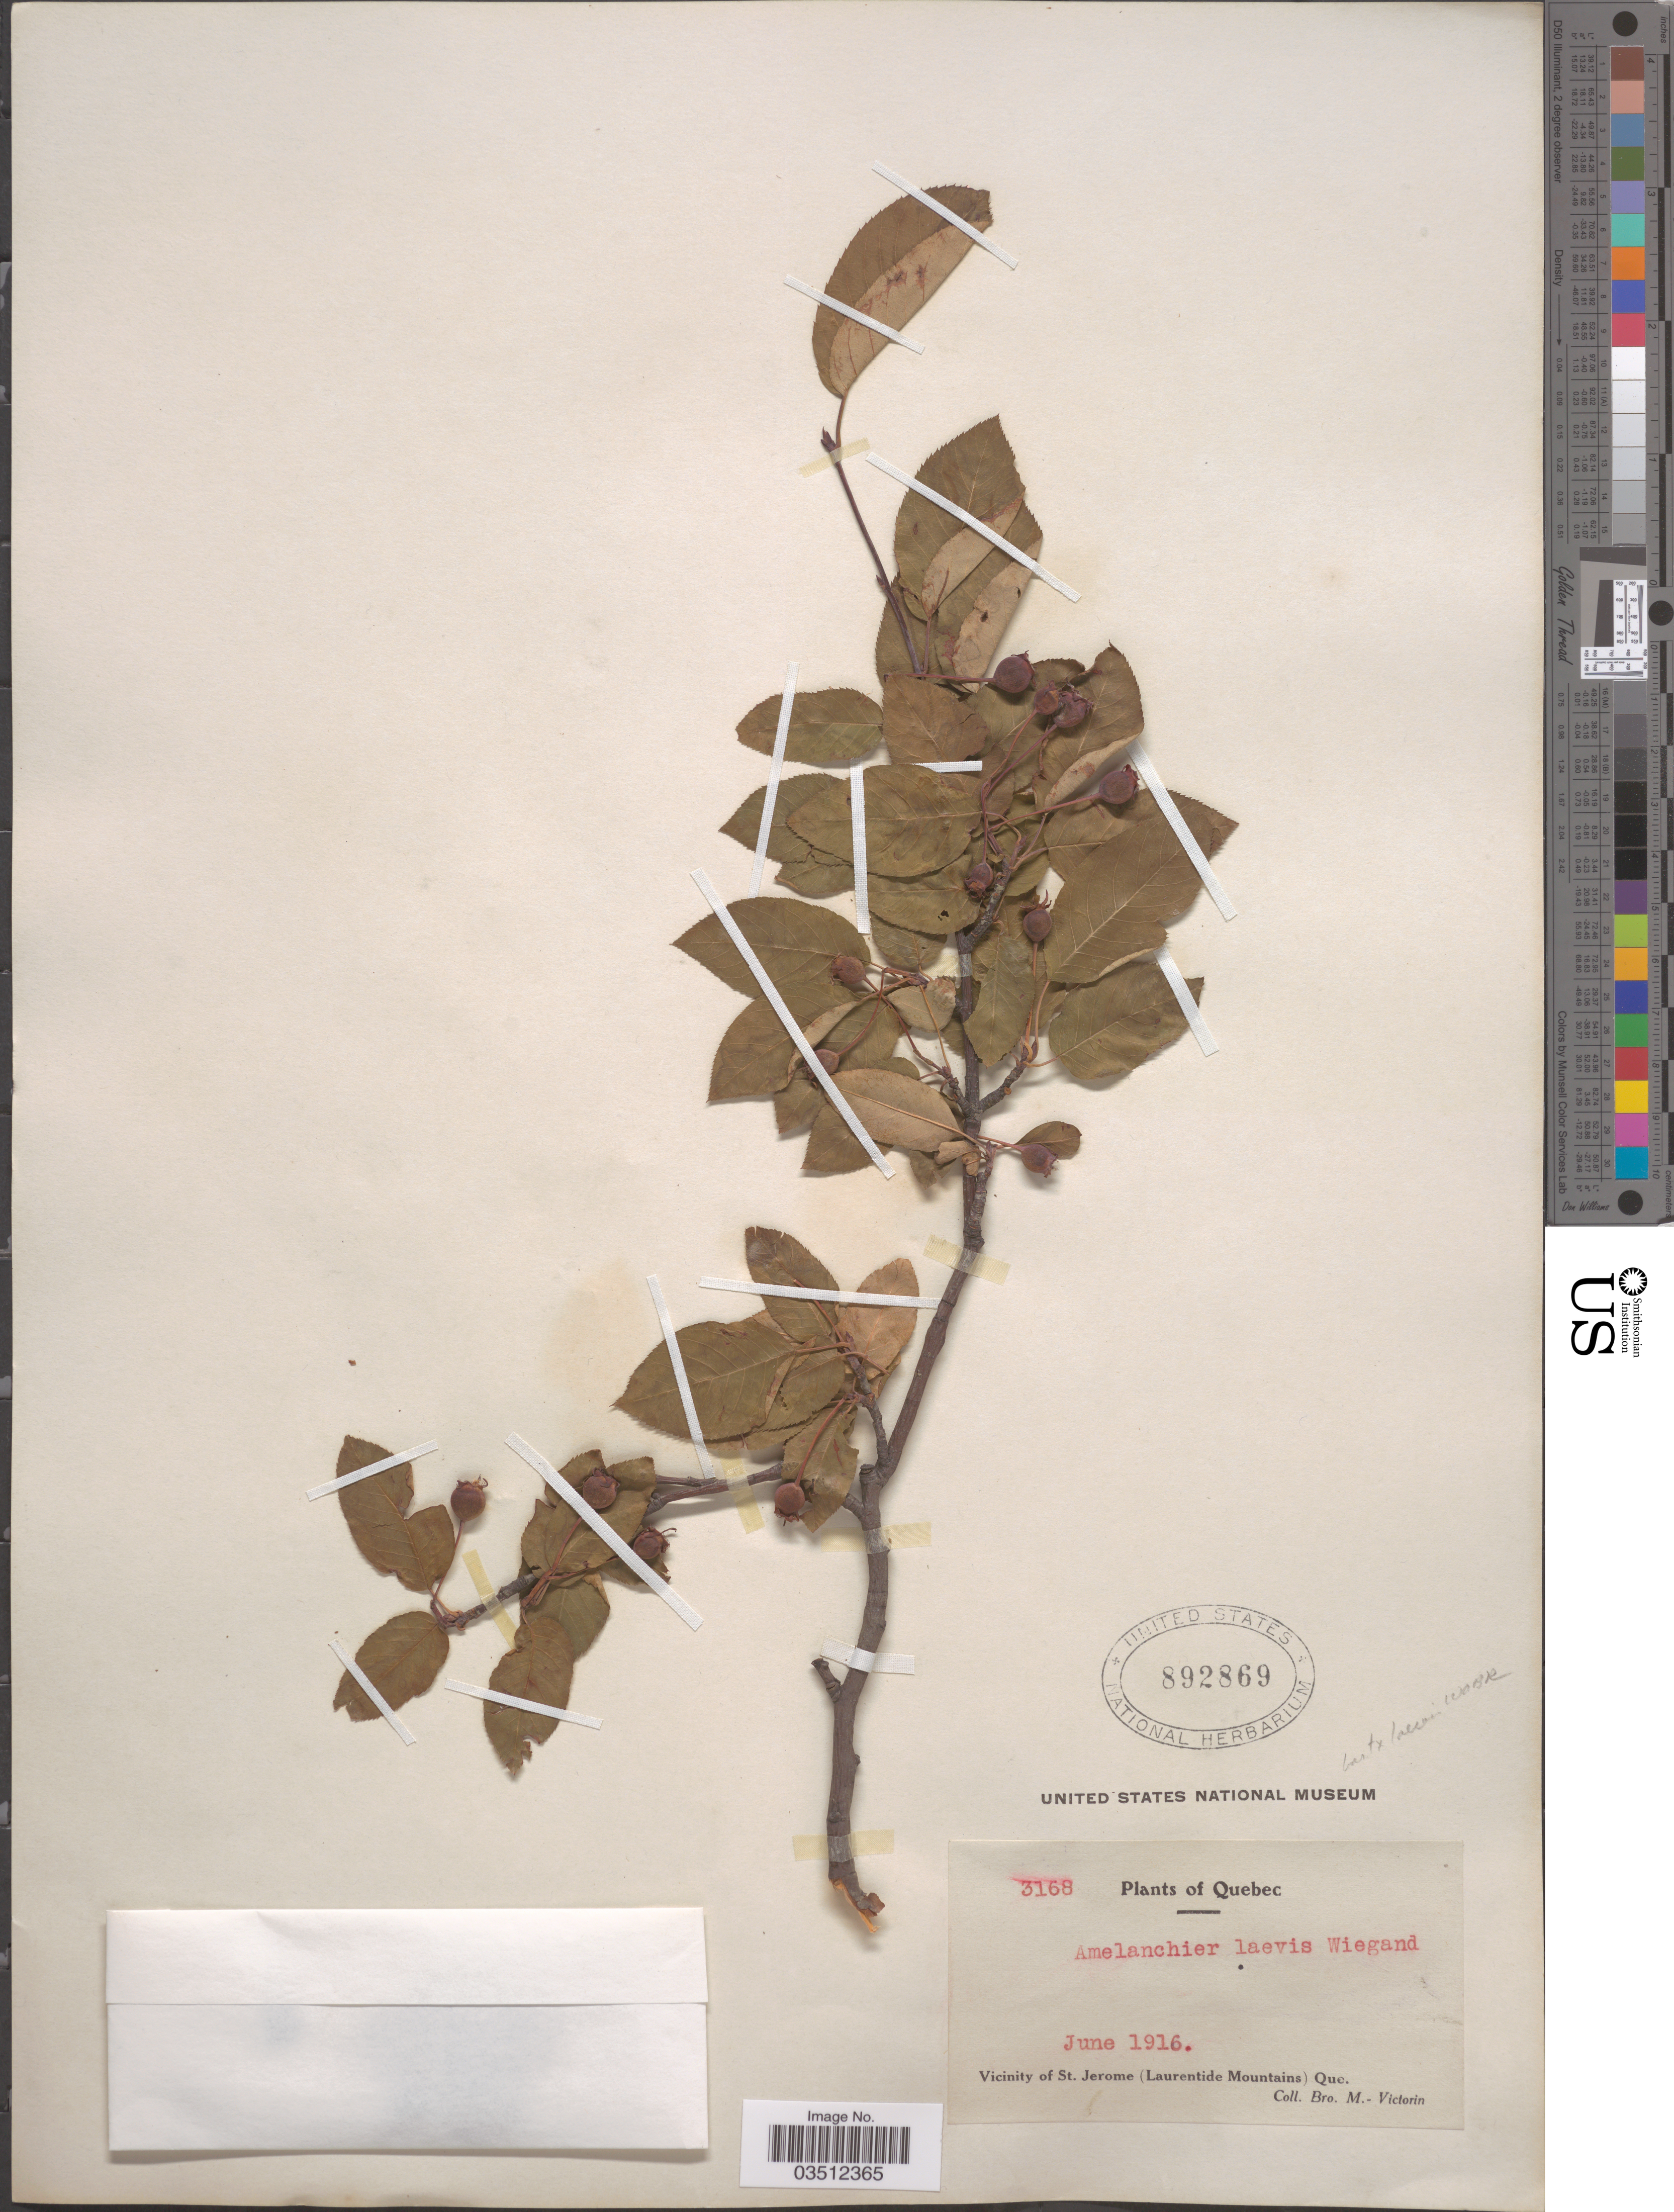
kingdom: Plantae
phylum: Tracheophyta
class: Magnoliopsida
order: Rosales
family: Rosaceae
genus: Amelanchier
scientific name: Amelanchier laevis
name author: Wiegand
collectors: Fr. Marie-Victorin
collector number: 3168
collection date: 1916-06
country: Canada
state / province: Quebec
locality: Vicinity of St. Jerome (Laurentide Mountains).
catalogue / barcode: US 892869